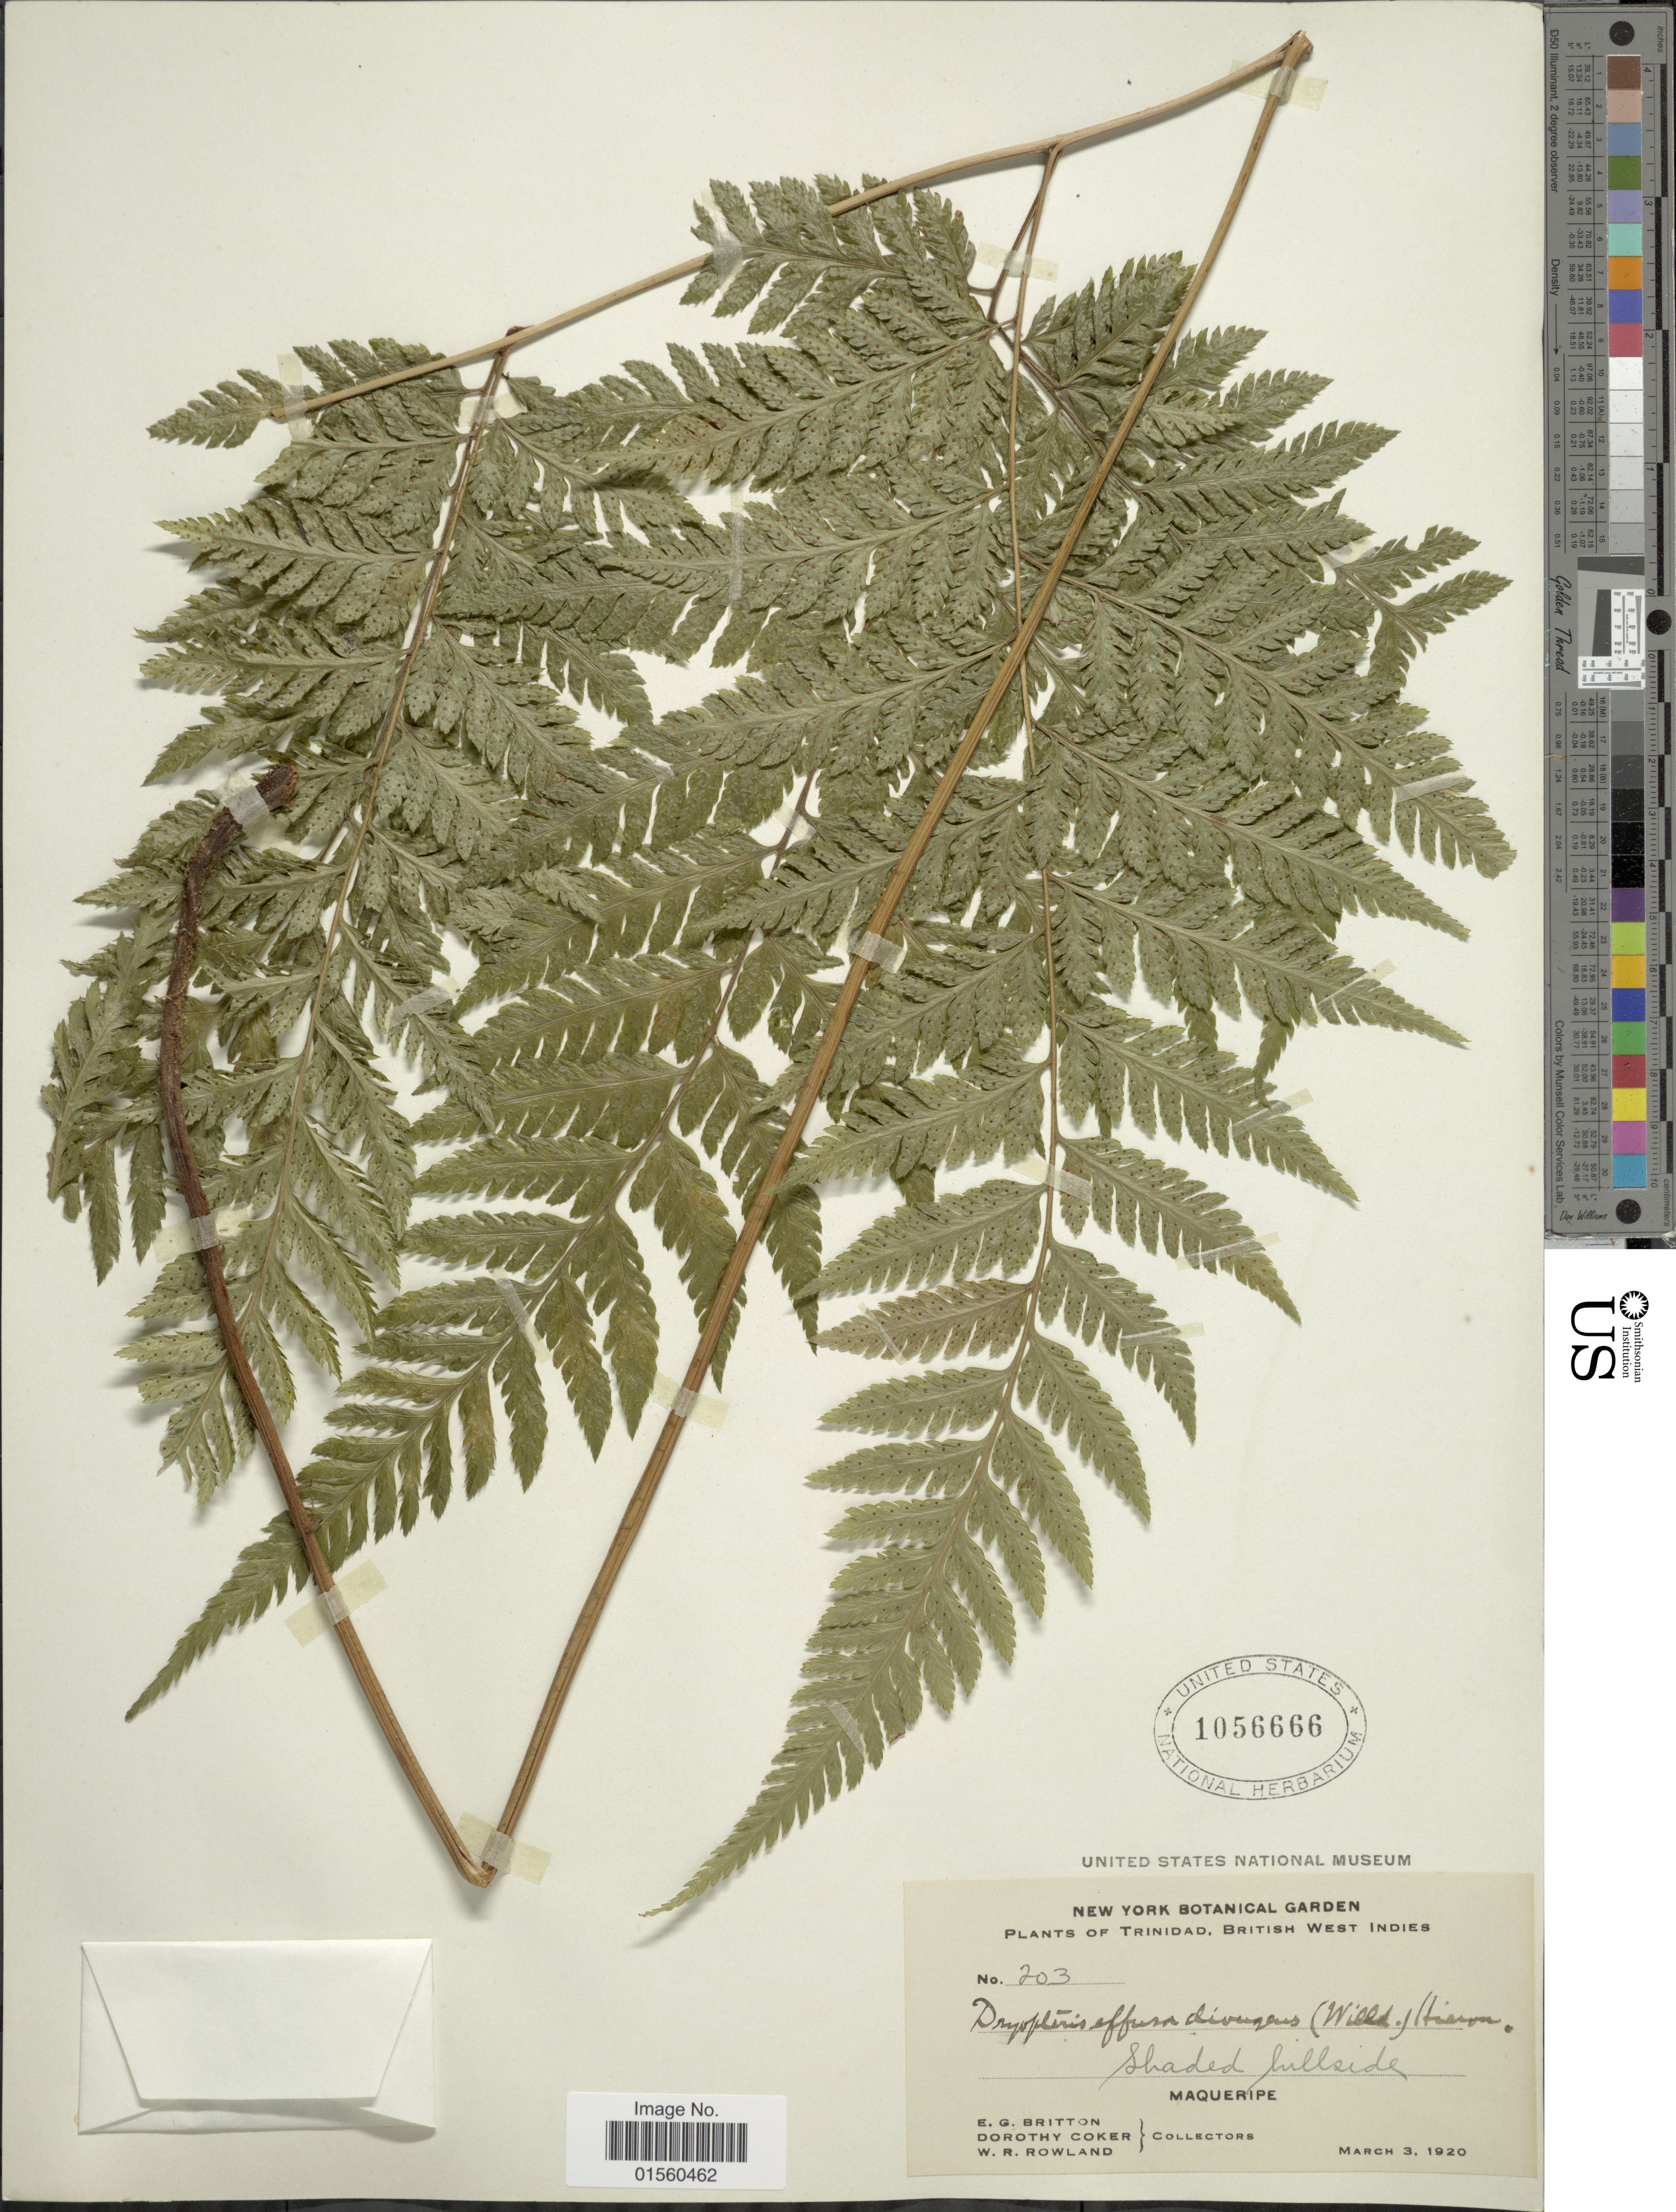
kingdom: Plantae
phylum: Tracheophyta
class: Polypodiopsida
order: Polypodiales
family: Dryopteridaceae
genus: Parapolystichum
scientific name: Parapolystichum effusum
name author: (Sw.) Ching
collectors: E. G. Britton, D. Coker & W. Rowland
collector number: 203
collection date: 1920-03-03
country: Trinidad and Tobago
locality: Trinidad, British West Indies, Maqueripe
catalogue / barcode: US 1056666